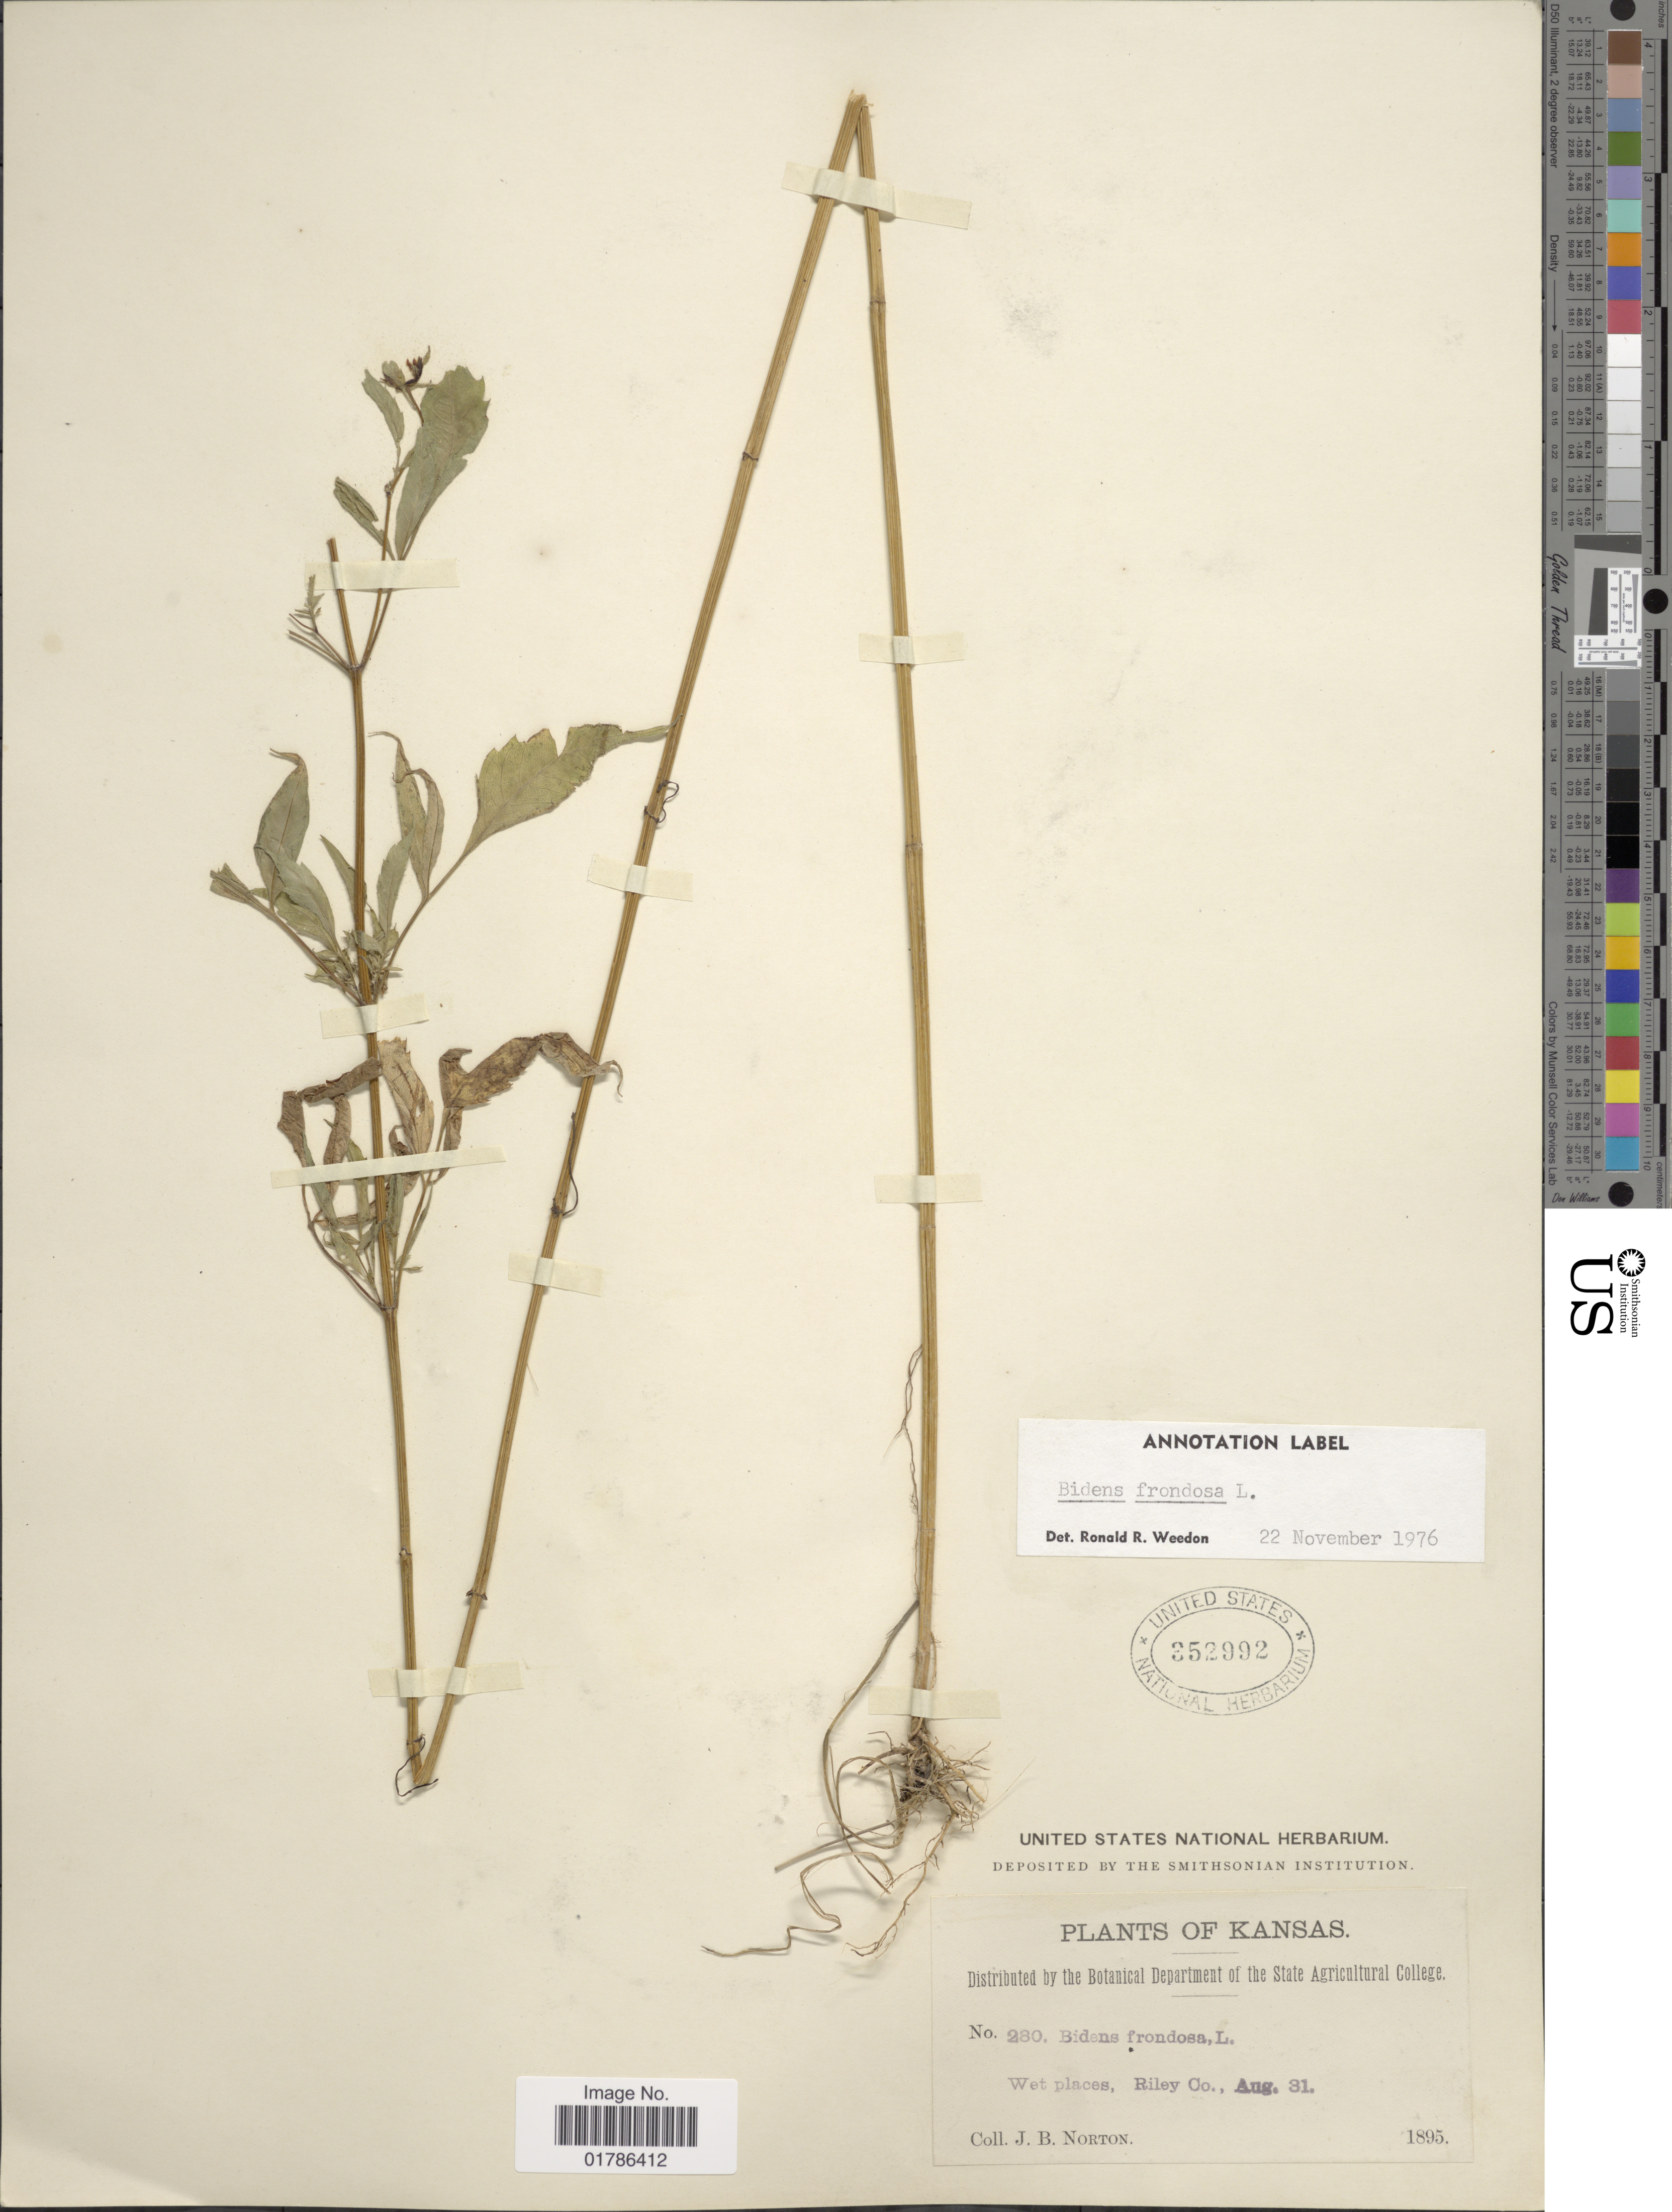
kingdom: Plantae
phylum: Tracheophyta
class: Magnoliopsida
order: Asterales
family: Asteraceae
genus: Bidens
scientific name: Bidens frondosa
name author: L.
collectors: J. B. Norton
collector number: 280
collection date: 1895-08-31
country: United States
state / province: Kansas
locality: Riley Co.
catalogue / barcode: US 352992